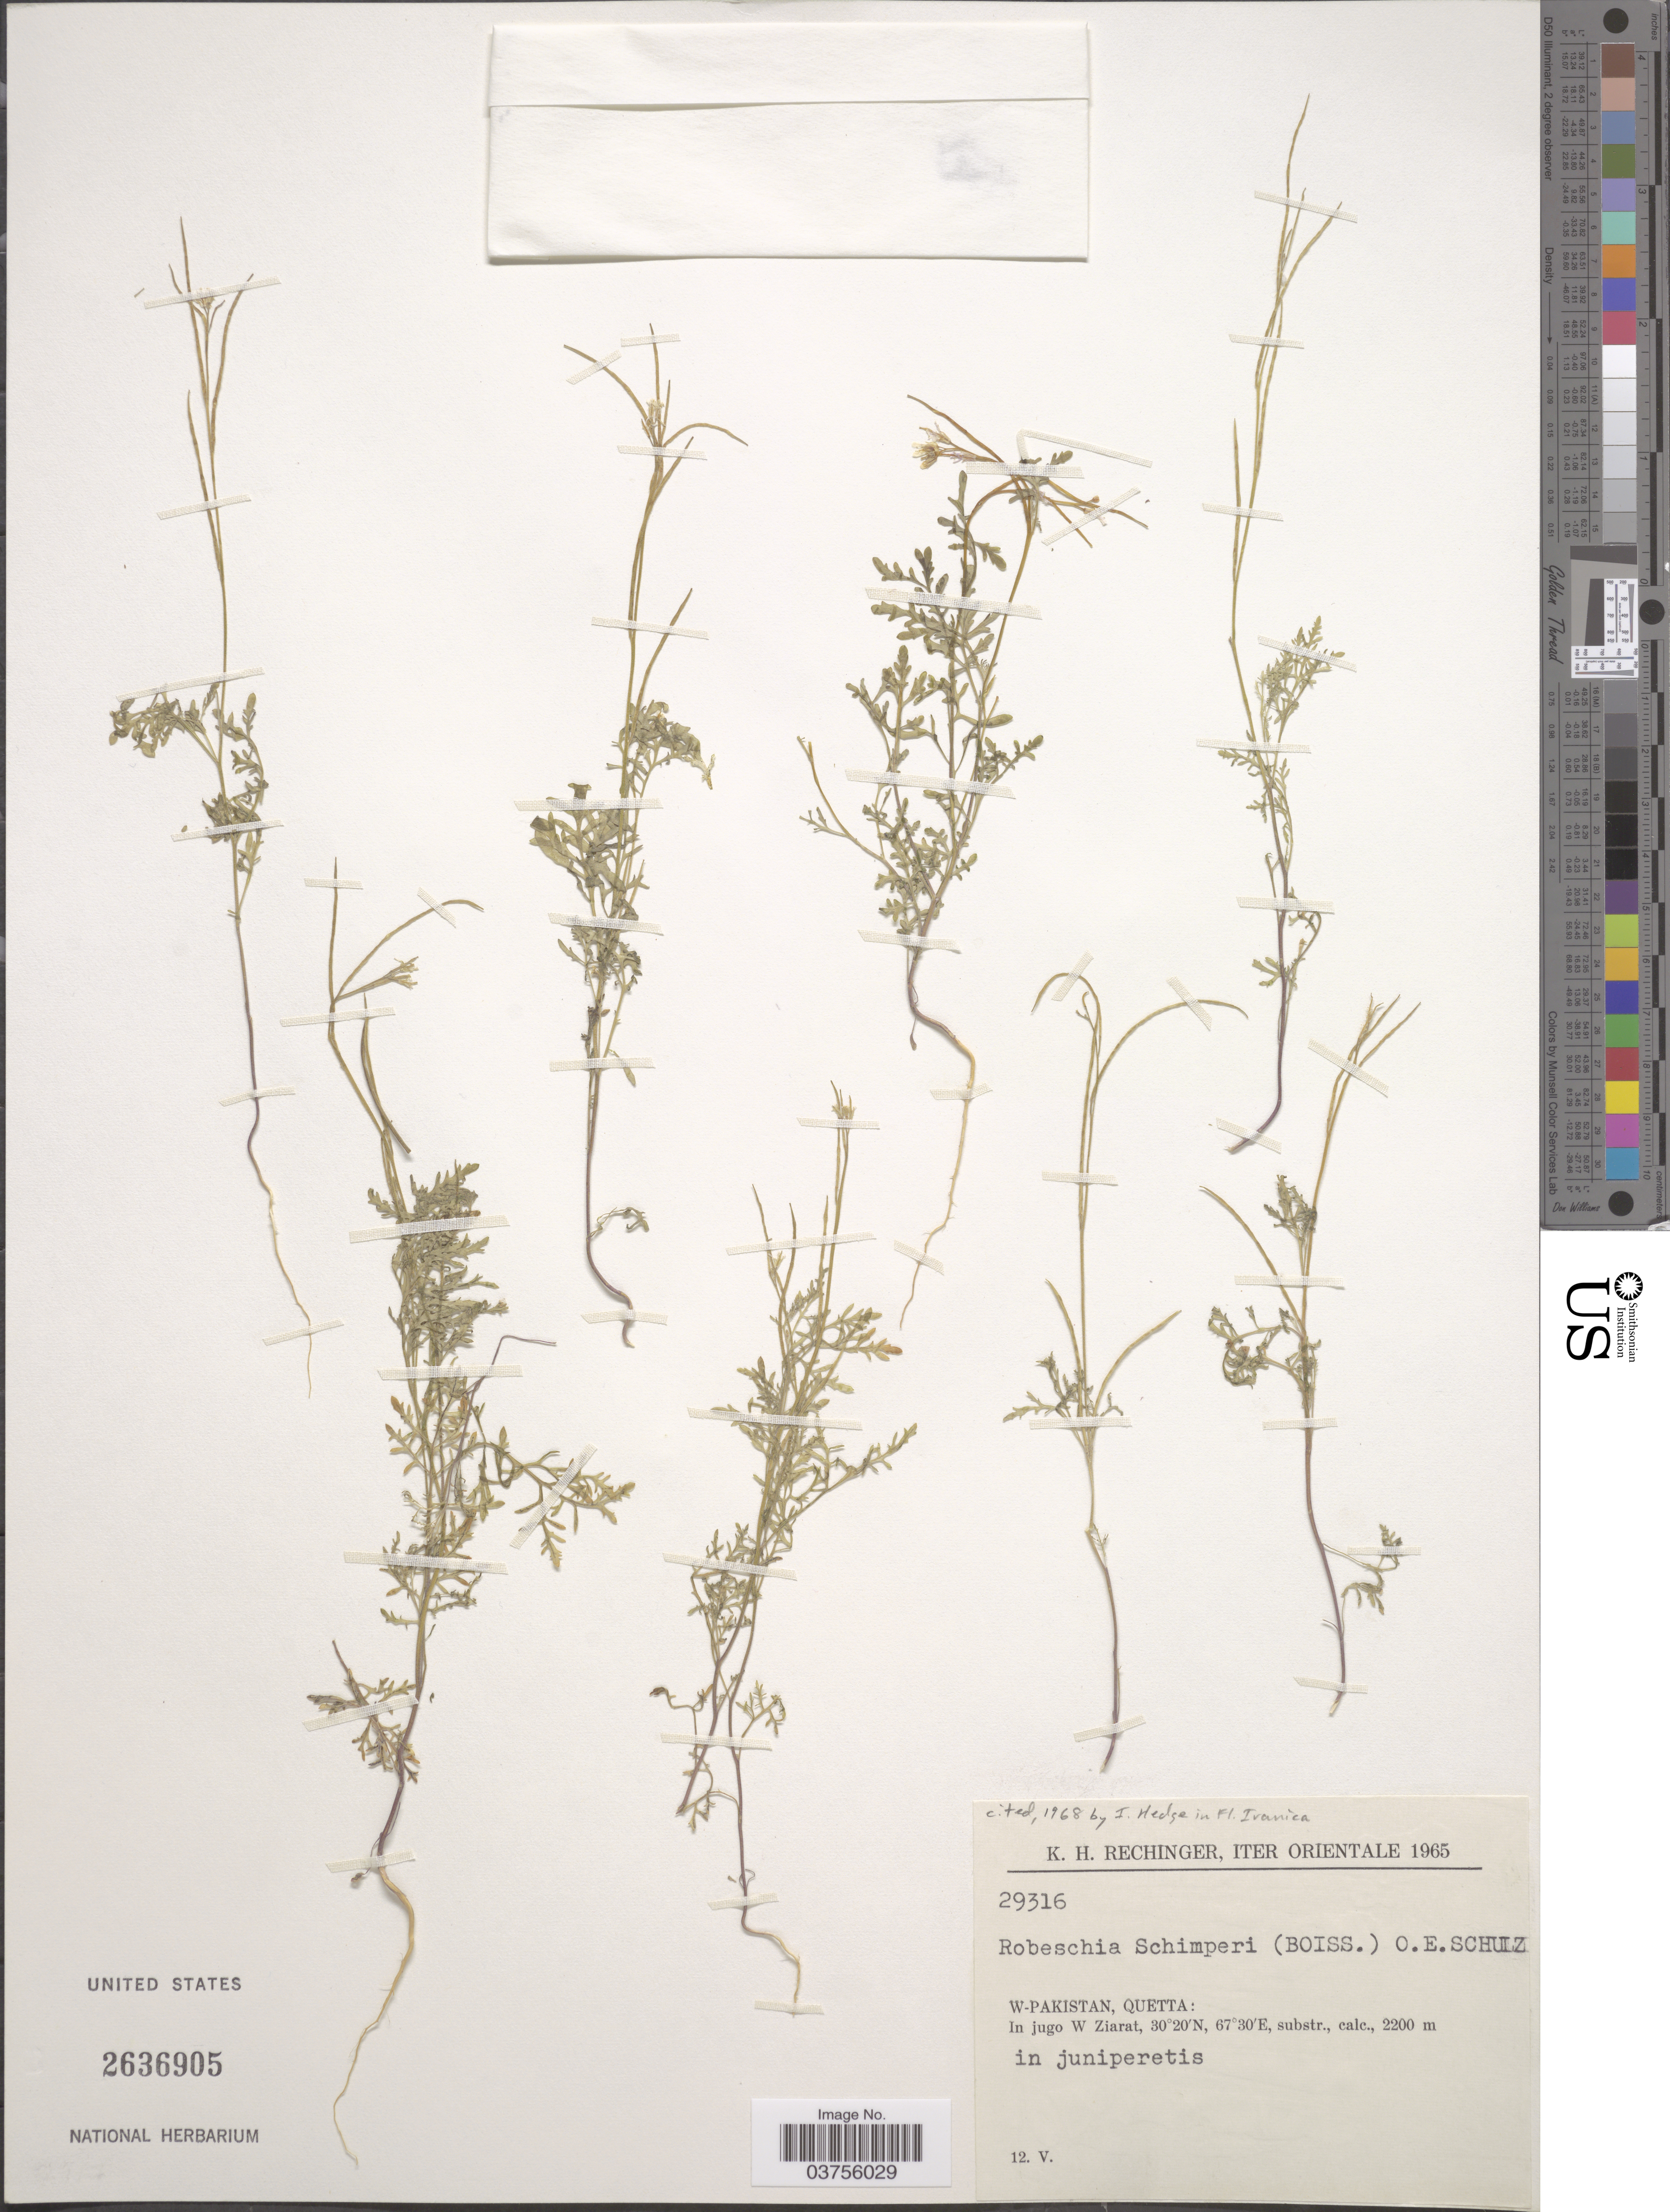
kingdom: Plantae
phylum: Tracheophyta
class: Magnoliopsida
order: Brassicales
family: Brassicaceae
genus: Robeschia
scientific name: Robeschia schimperi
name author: (Boiss.) O.E. Schulz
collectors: K. H. Rechinger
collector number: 29316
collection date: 1965-05-12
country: Pakistan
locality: Iter Orientale. W-Pakistan, Quetta: In jugo W Ziarat.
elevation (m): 2200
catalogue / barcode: US 2636905